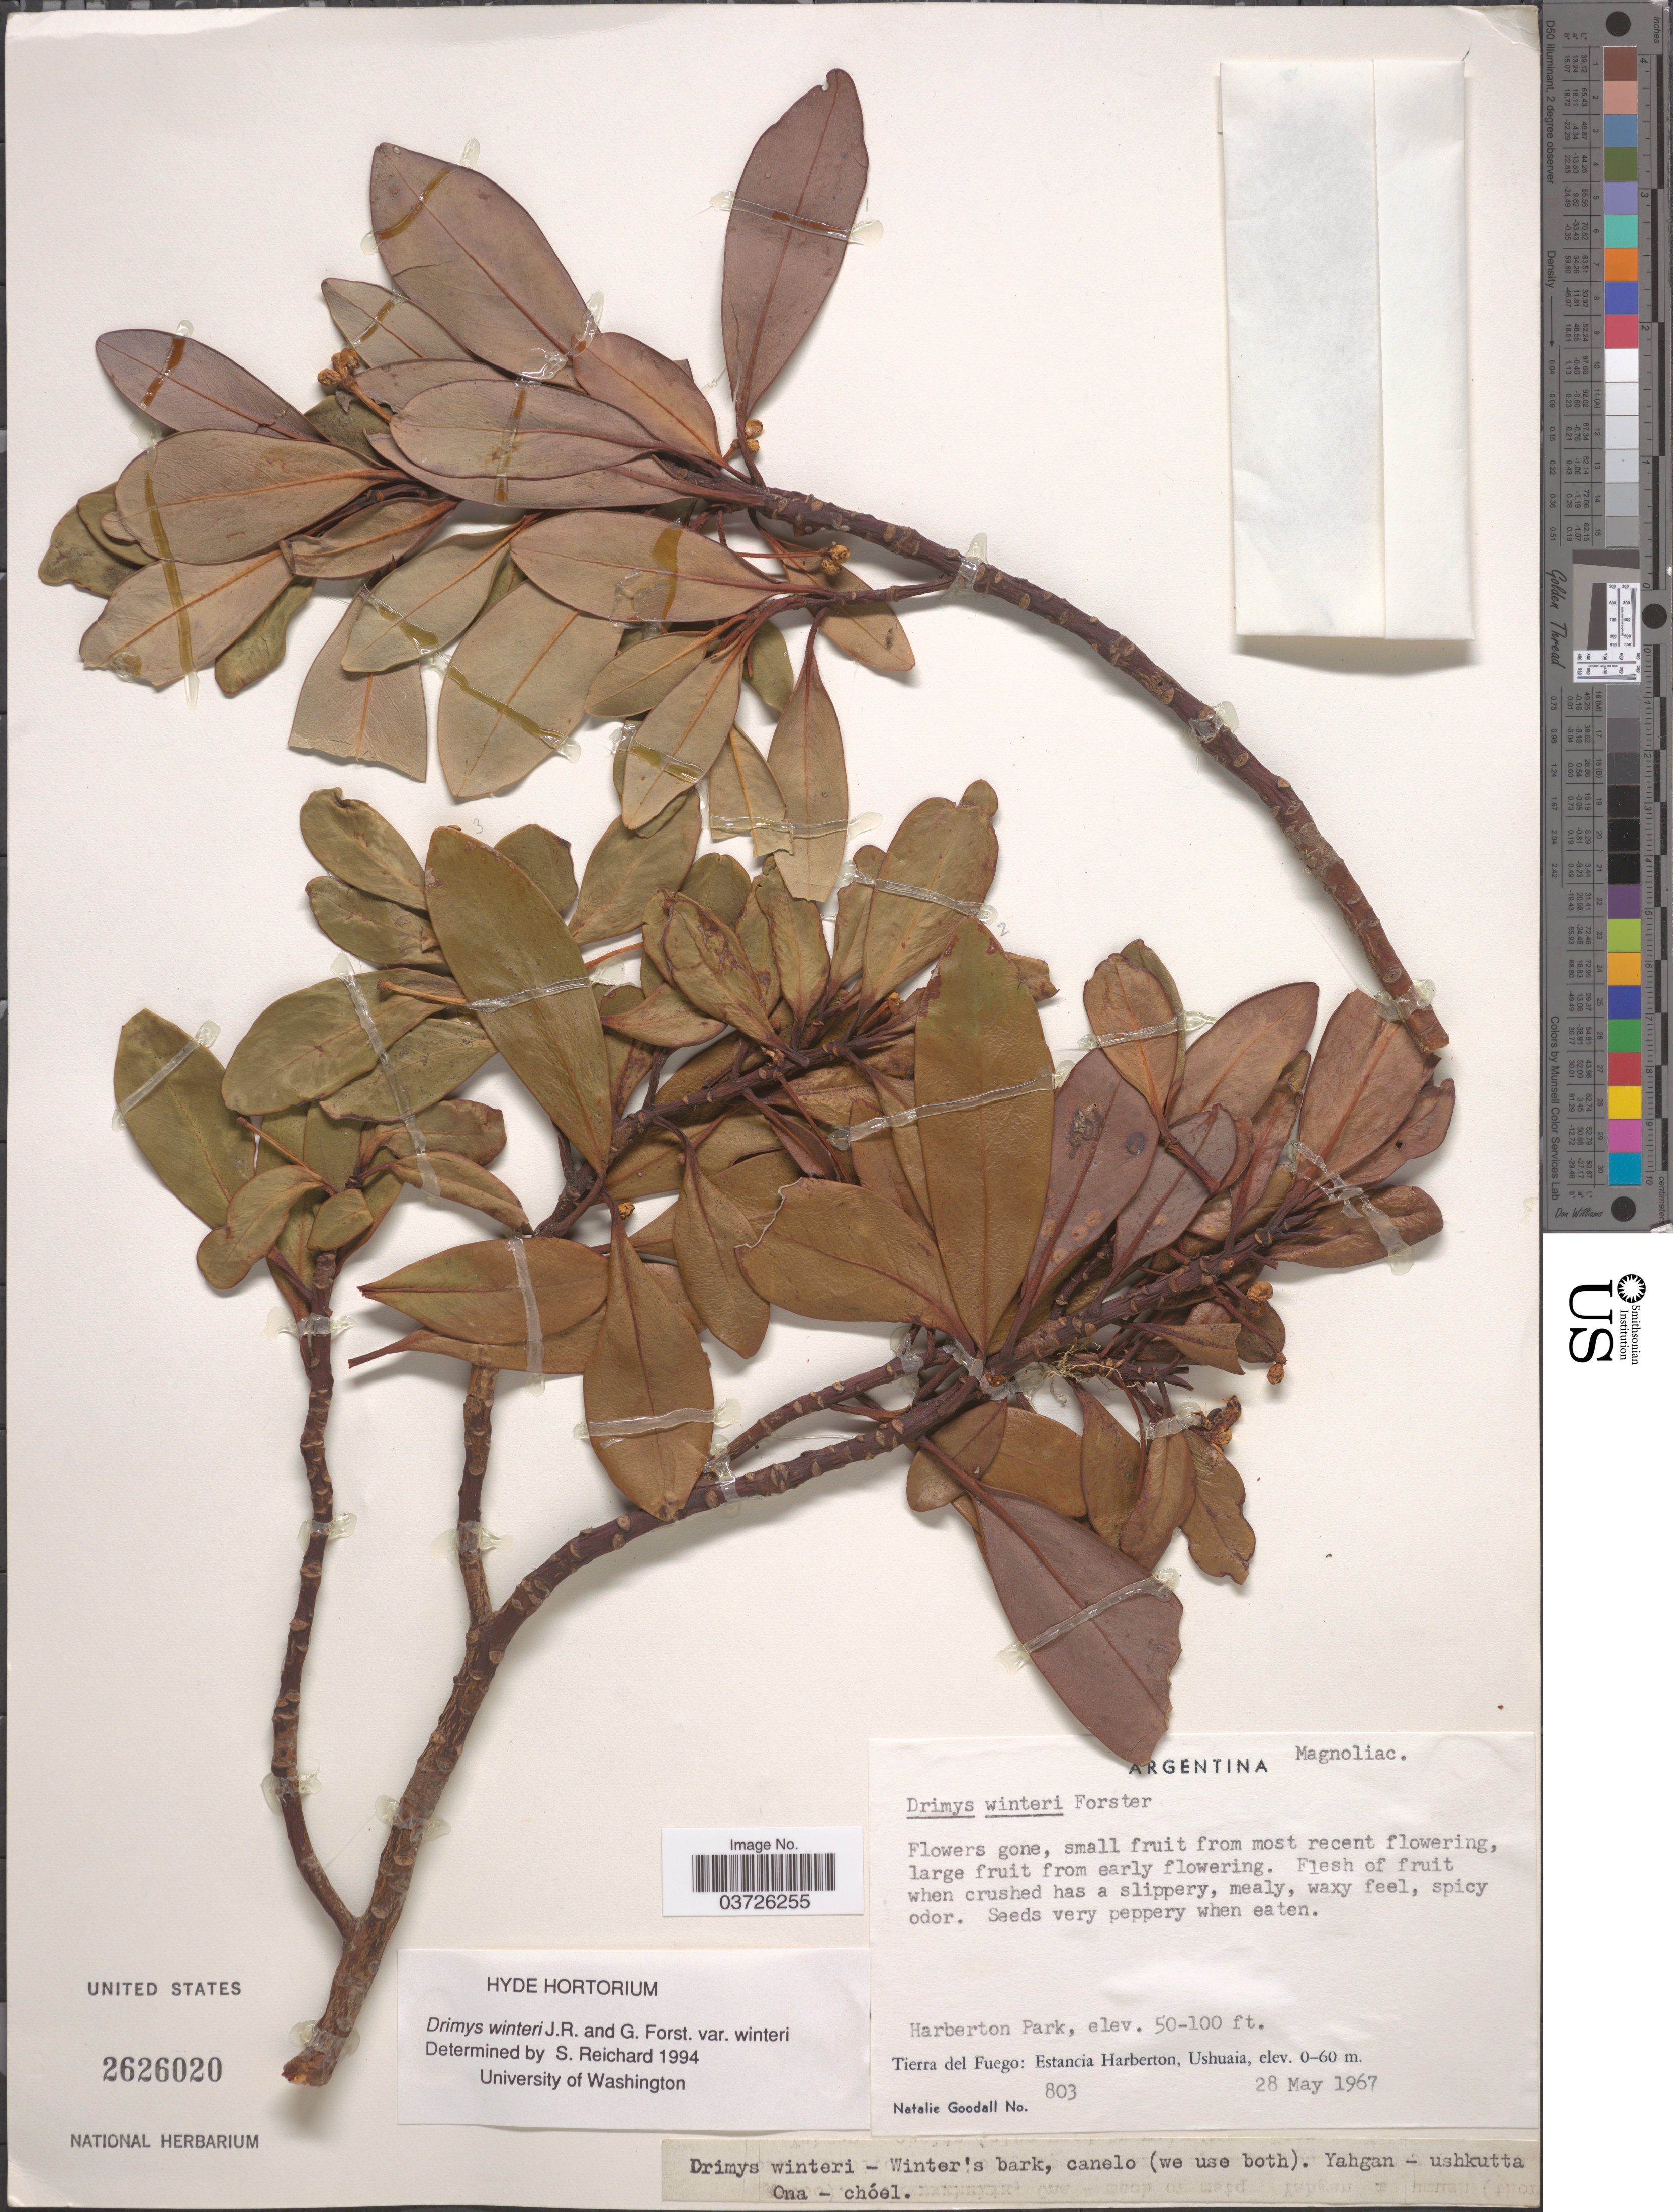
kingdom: Plantae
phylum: Tracheophyta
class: Magnoliopsida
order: Canellales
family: Winteraceae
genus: Drimys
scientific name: Drimys winteri var. winteri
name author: J.R. Forst. & G. Forst.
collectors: N. Goodall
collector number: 803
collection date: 1967-05-28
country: Argentina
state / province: Tierra del Fuego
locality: Harberton Park. Estancia Harberton, Ushuaia.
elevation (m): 0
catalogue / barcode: US 2626020